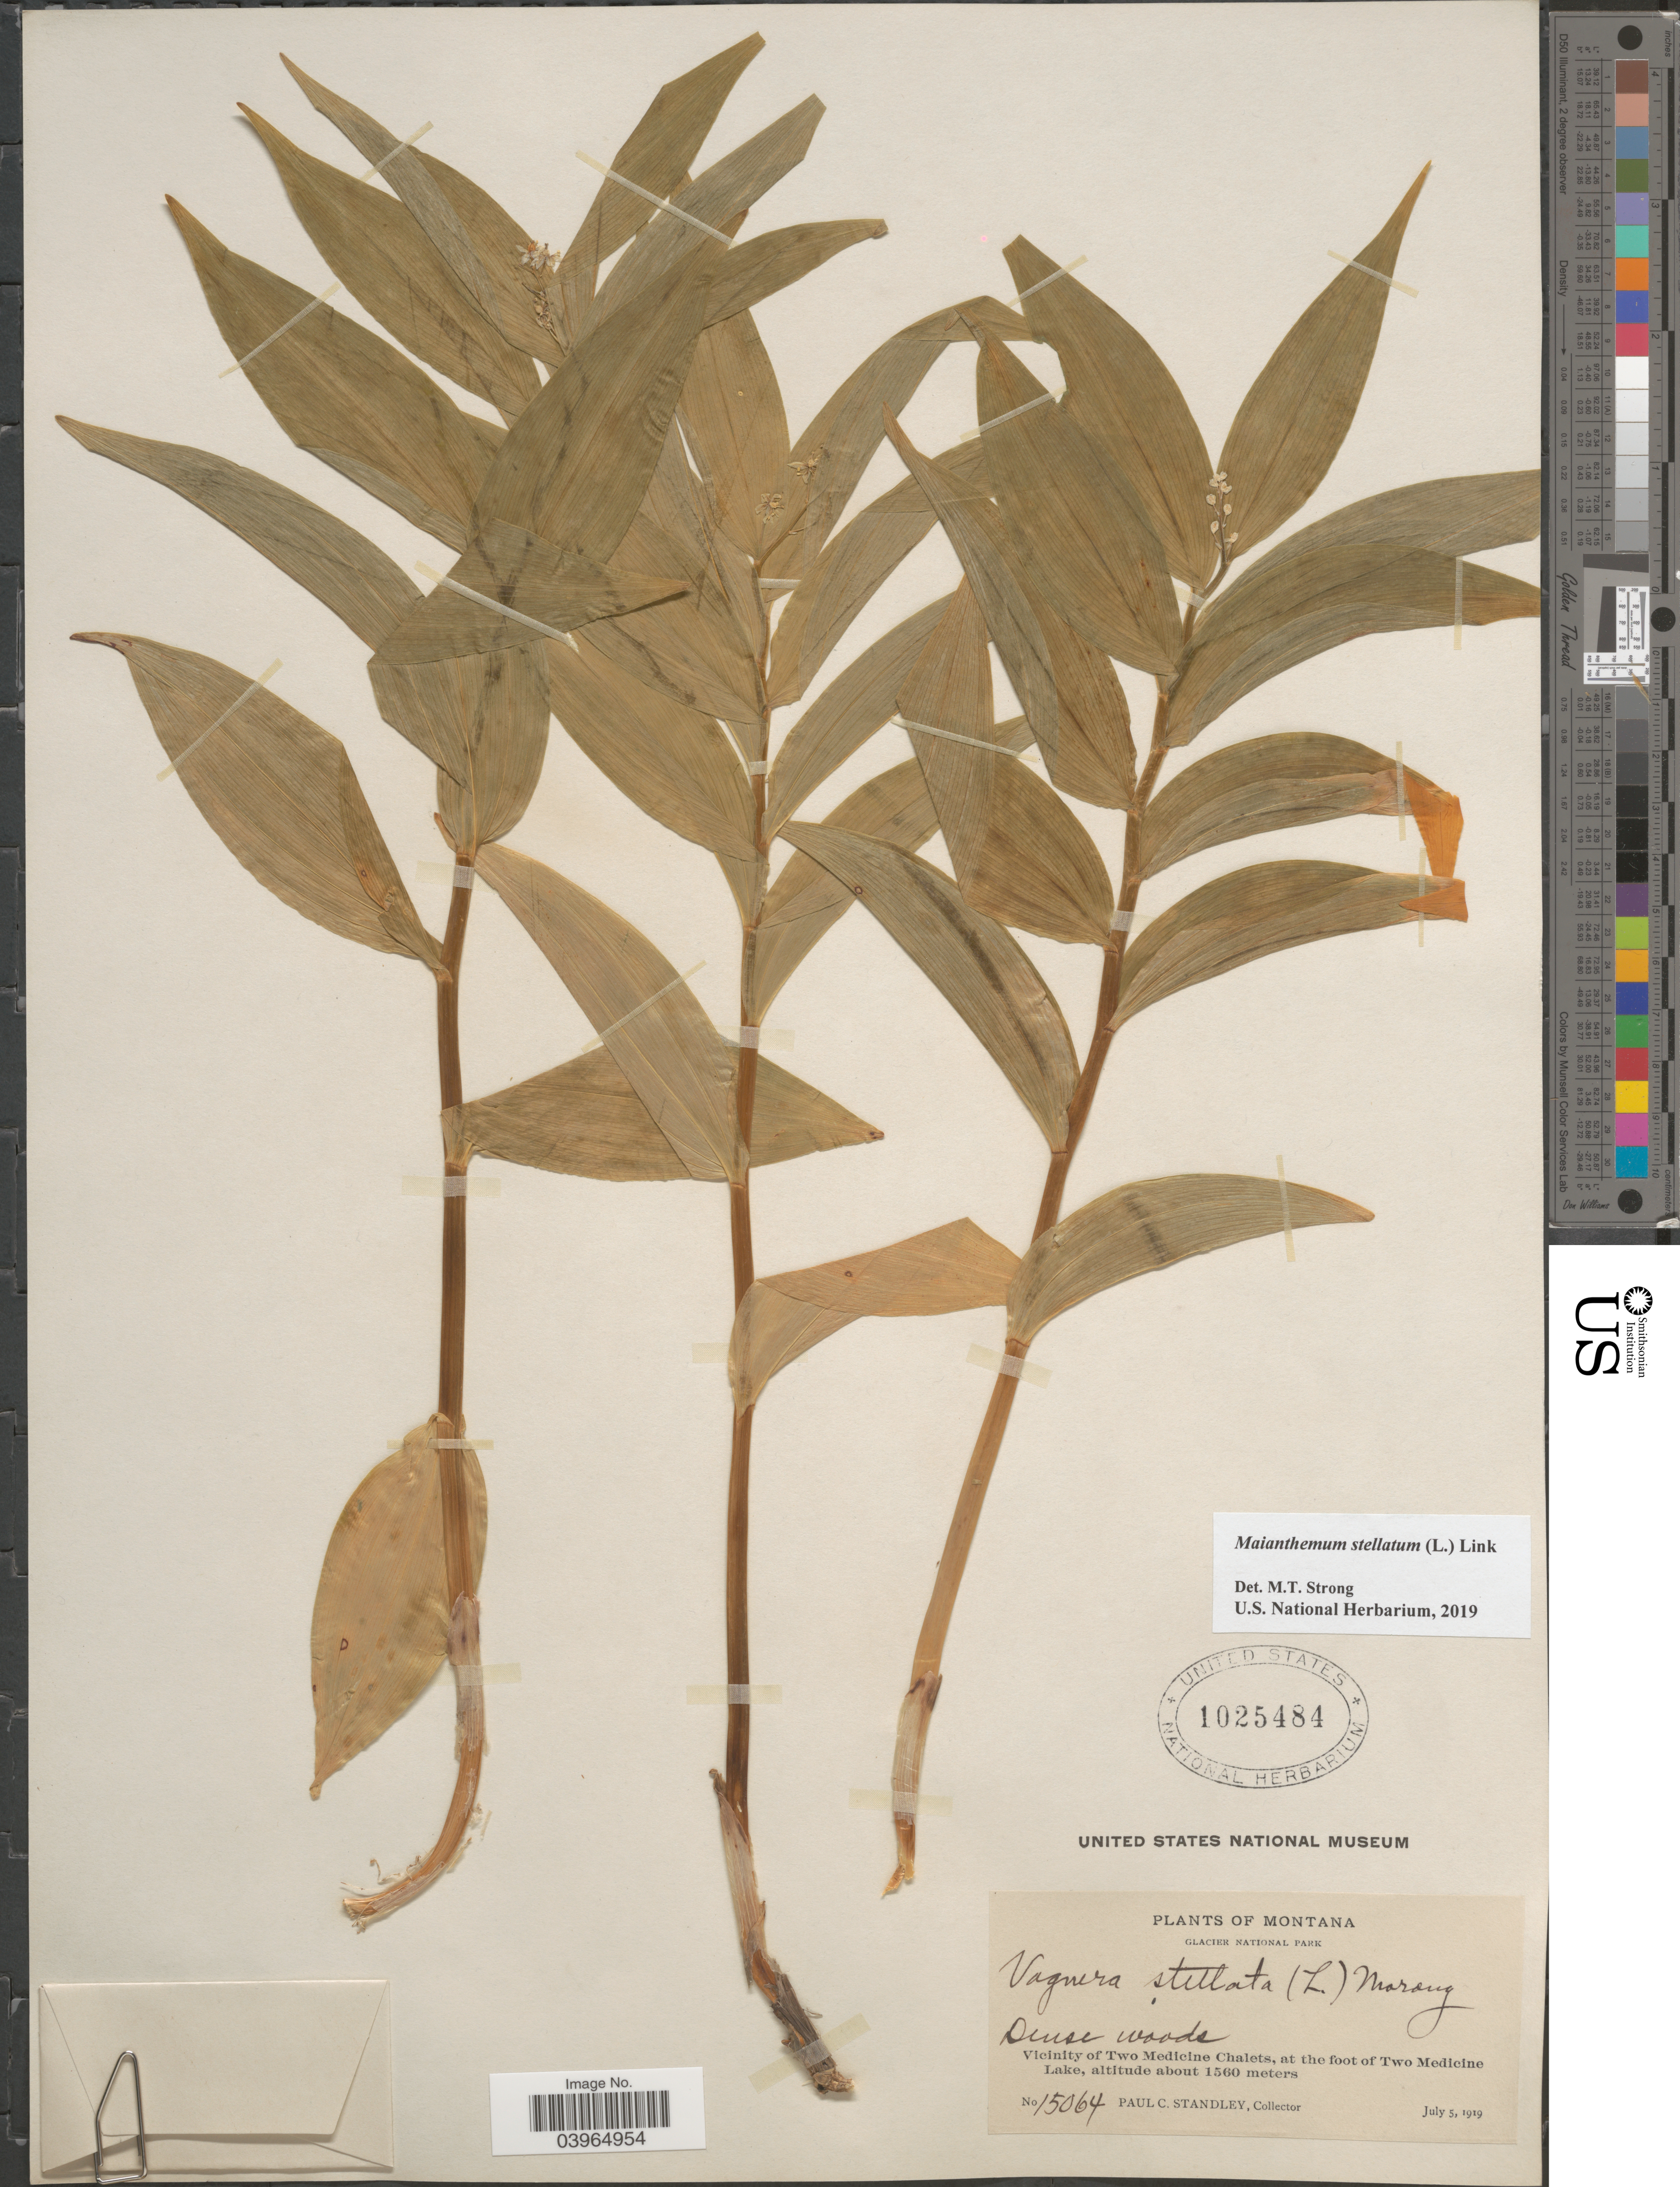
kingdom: Plantae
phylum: Tracheophyta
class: Liliopsida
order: Asparagales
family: Asparagaceae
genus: Maianthemum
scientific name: Maianthemum stellatum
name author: (L.) Link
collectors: P. C. Standley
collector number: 15064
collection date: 1919-07-05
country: United States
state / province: Montana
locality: Glacier National Park. Vicinity of Two Medicine Chalets, at the foot of Two Medicine Lake.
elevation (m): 1560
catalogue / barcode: US 1025484